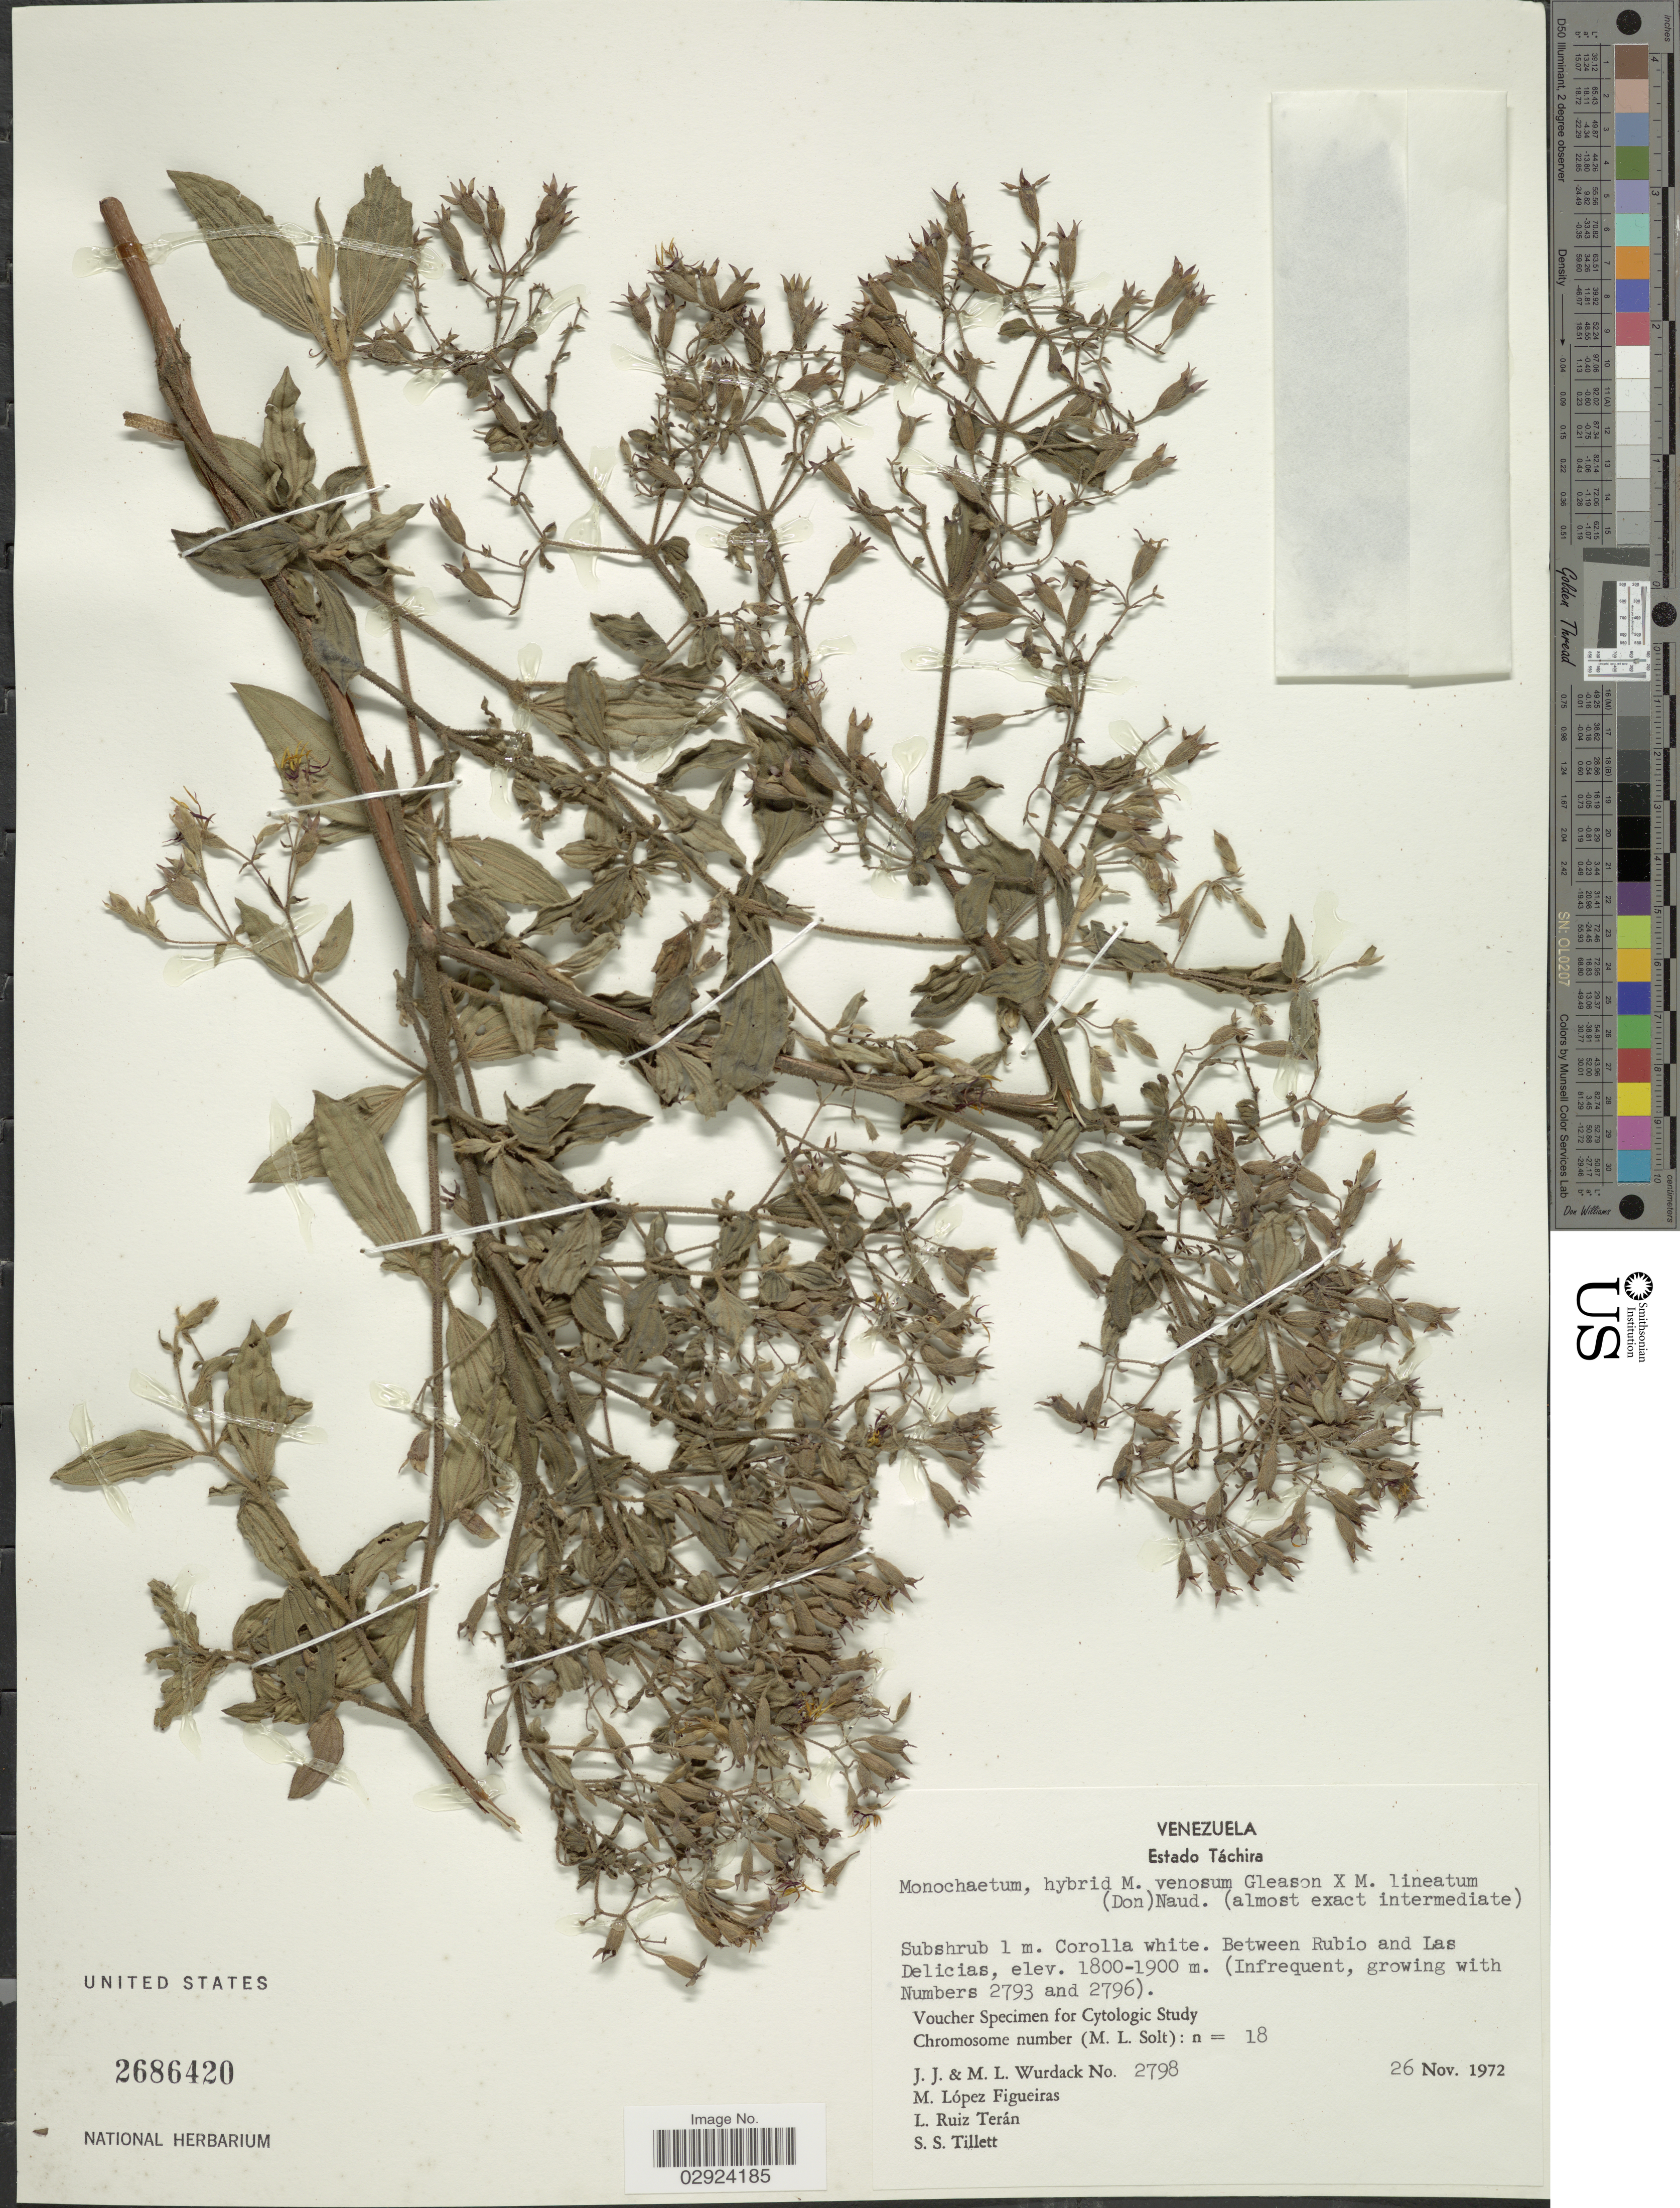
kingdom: Plantae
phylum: Tracheophyta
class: Magnoliopsida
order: Myrtales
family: Melastomataceae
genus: Monochaetum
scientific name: Monochaetum venosum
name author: Gleason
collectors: J. J. Wurdack, M. L. Wurdack, M. López Figueiras & L. E. Ruíz-Terán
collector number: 2798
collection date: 1972-11-26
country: Venezuela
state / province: Tachira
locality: Estado Táchira, Between Rubio and Las Delicias.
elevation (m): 1800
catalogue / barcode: US 2686420